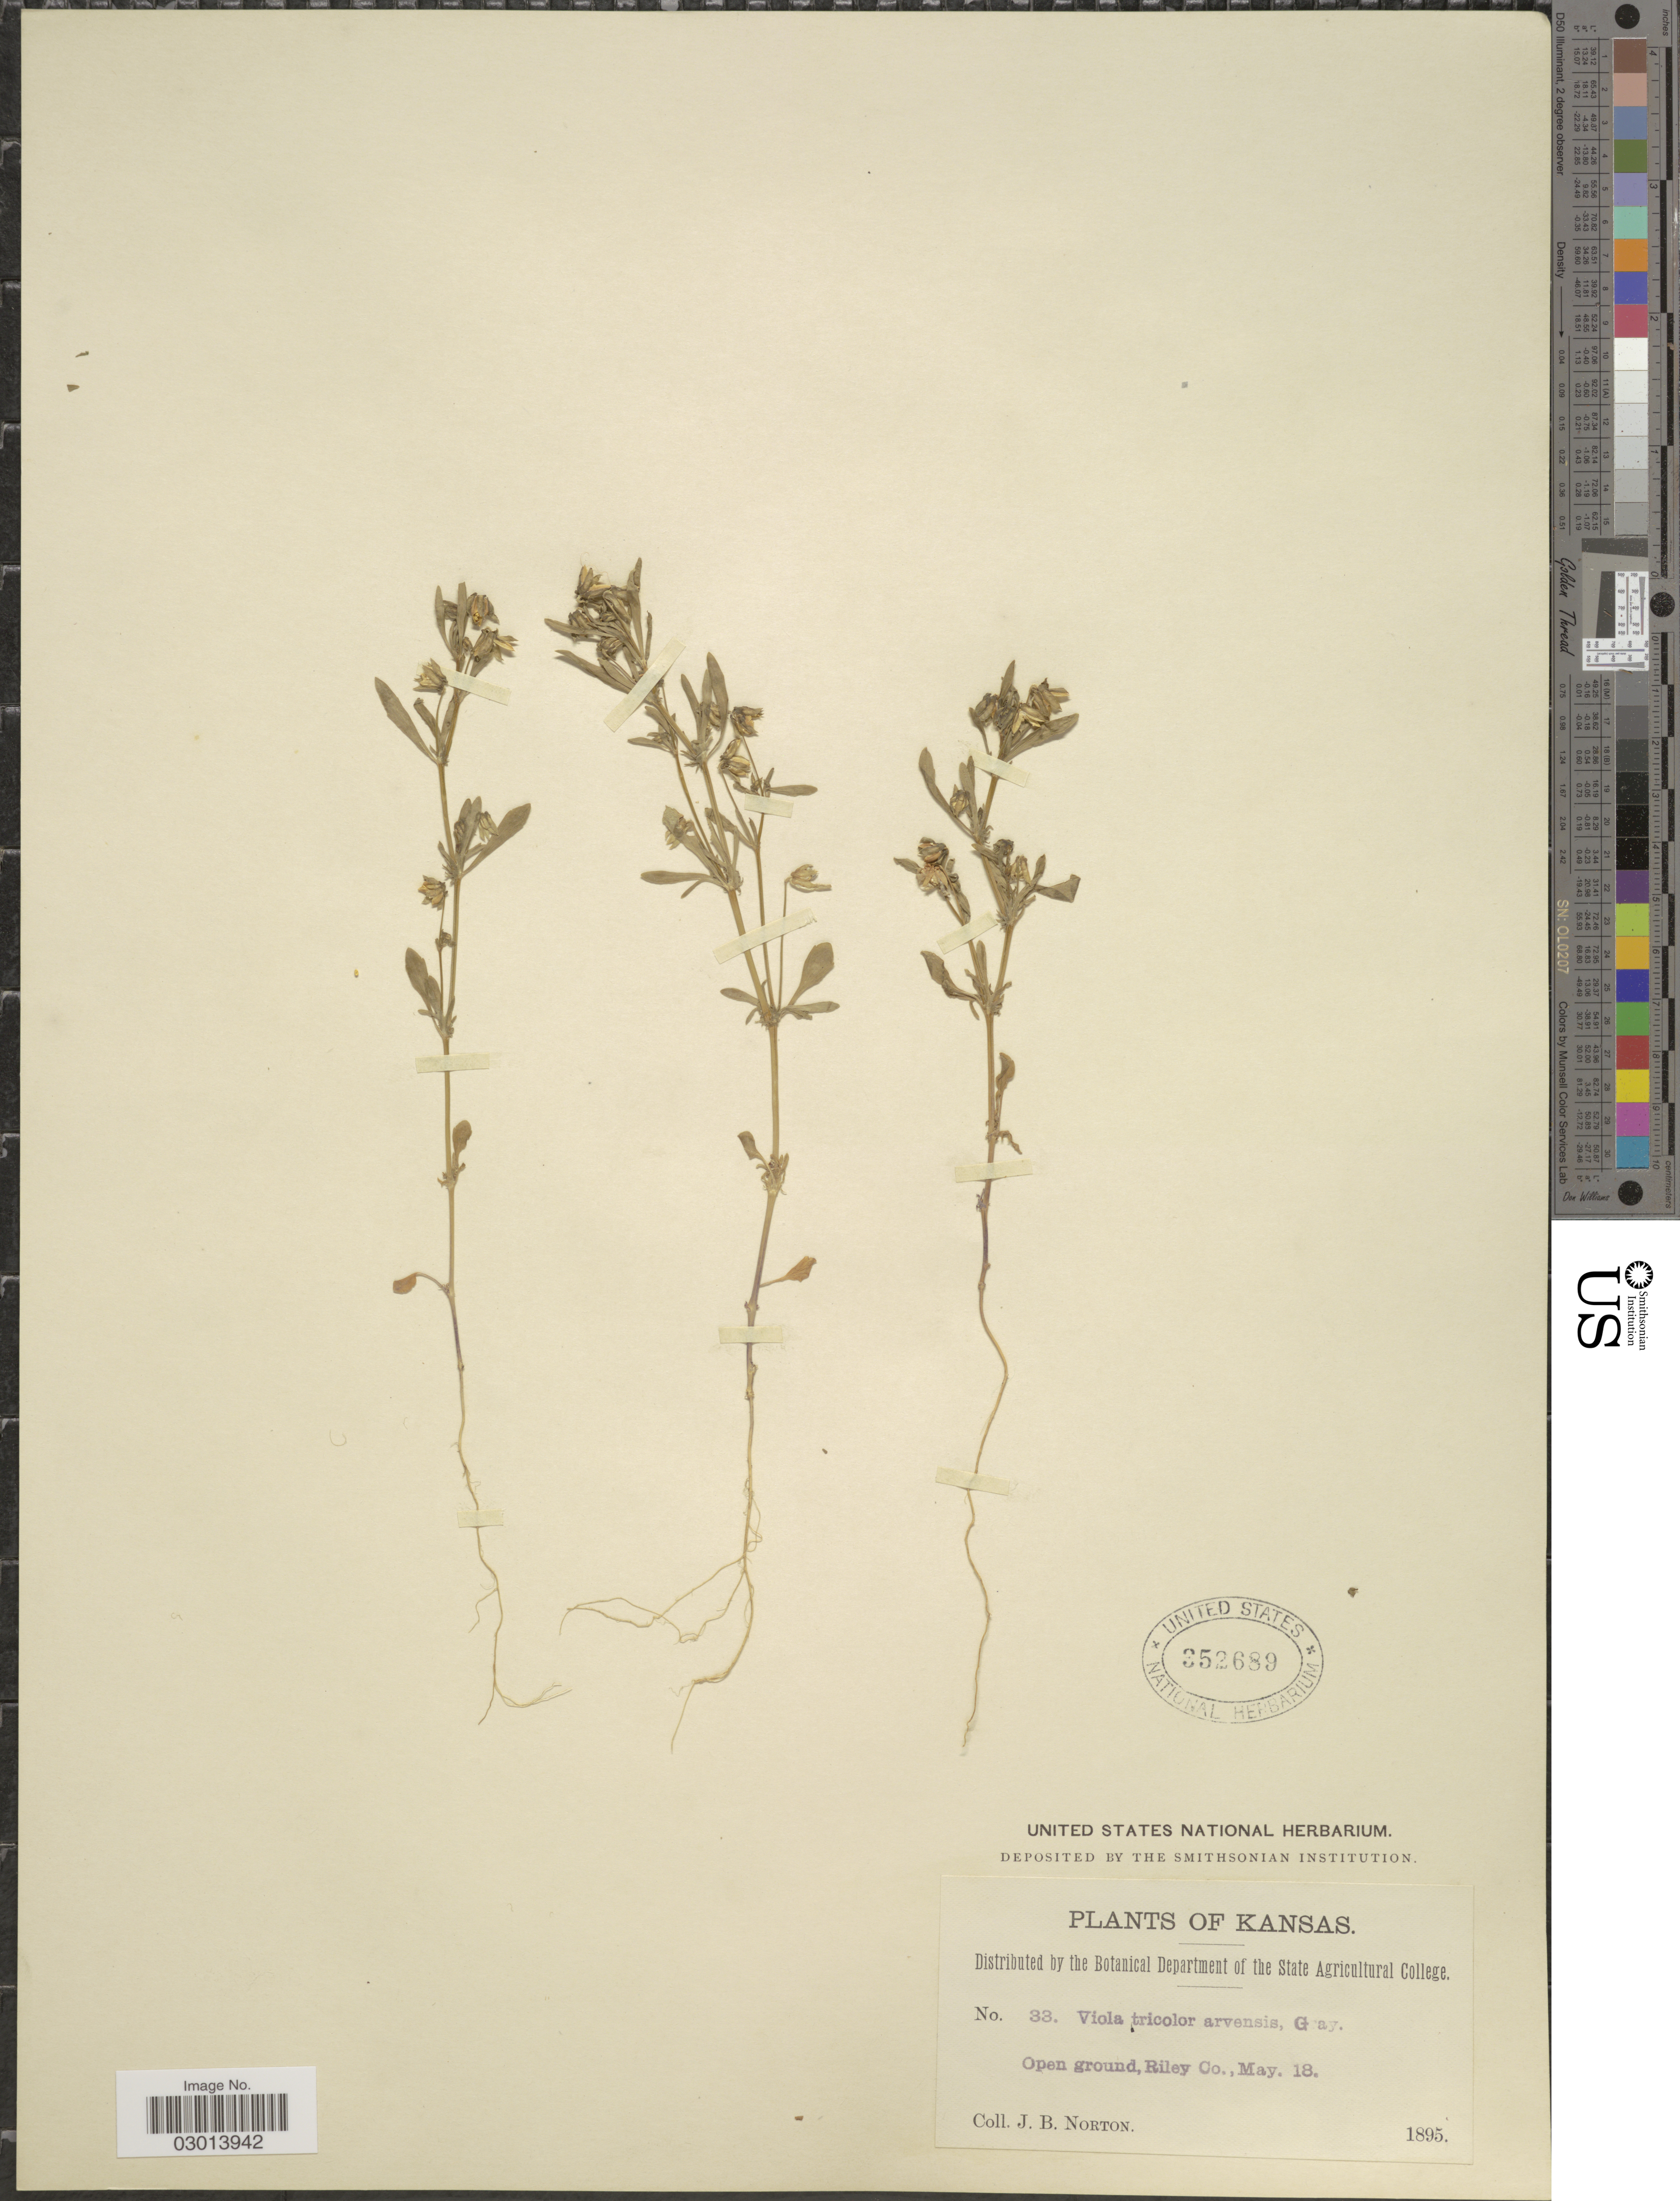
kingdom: Plantae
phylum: Tracheophyta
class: Magnoliopsida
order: Malpighiales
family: Violaceae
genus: Viola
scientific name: Viola rafinesquei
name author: Greene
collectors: J. B. Norton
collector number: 33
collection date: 1895-05-18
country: United States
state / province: Kansas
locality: Riley Co.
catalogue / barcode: US 352689